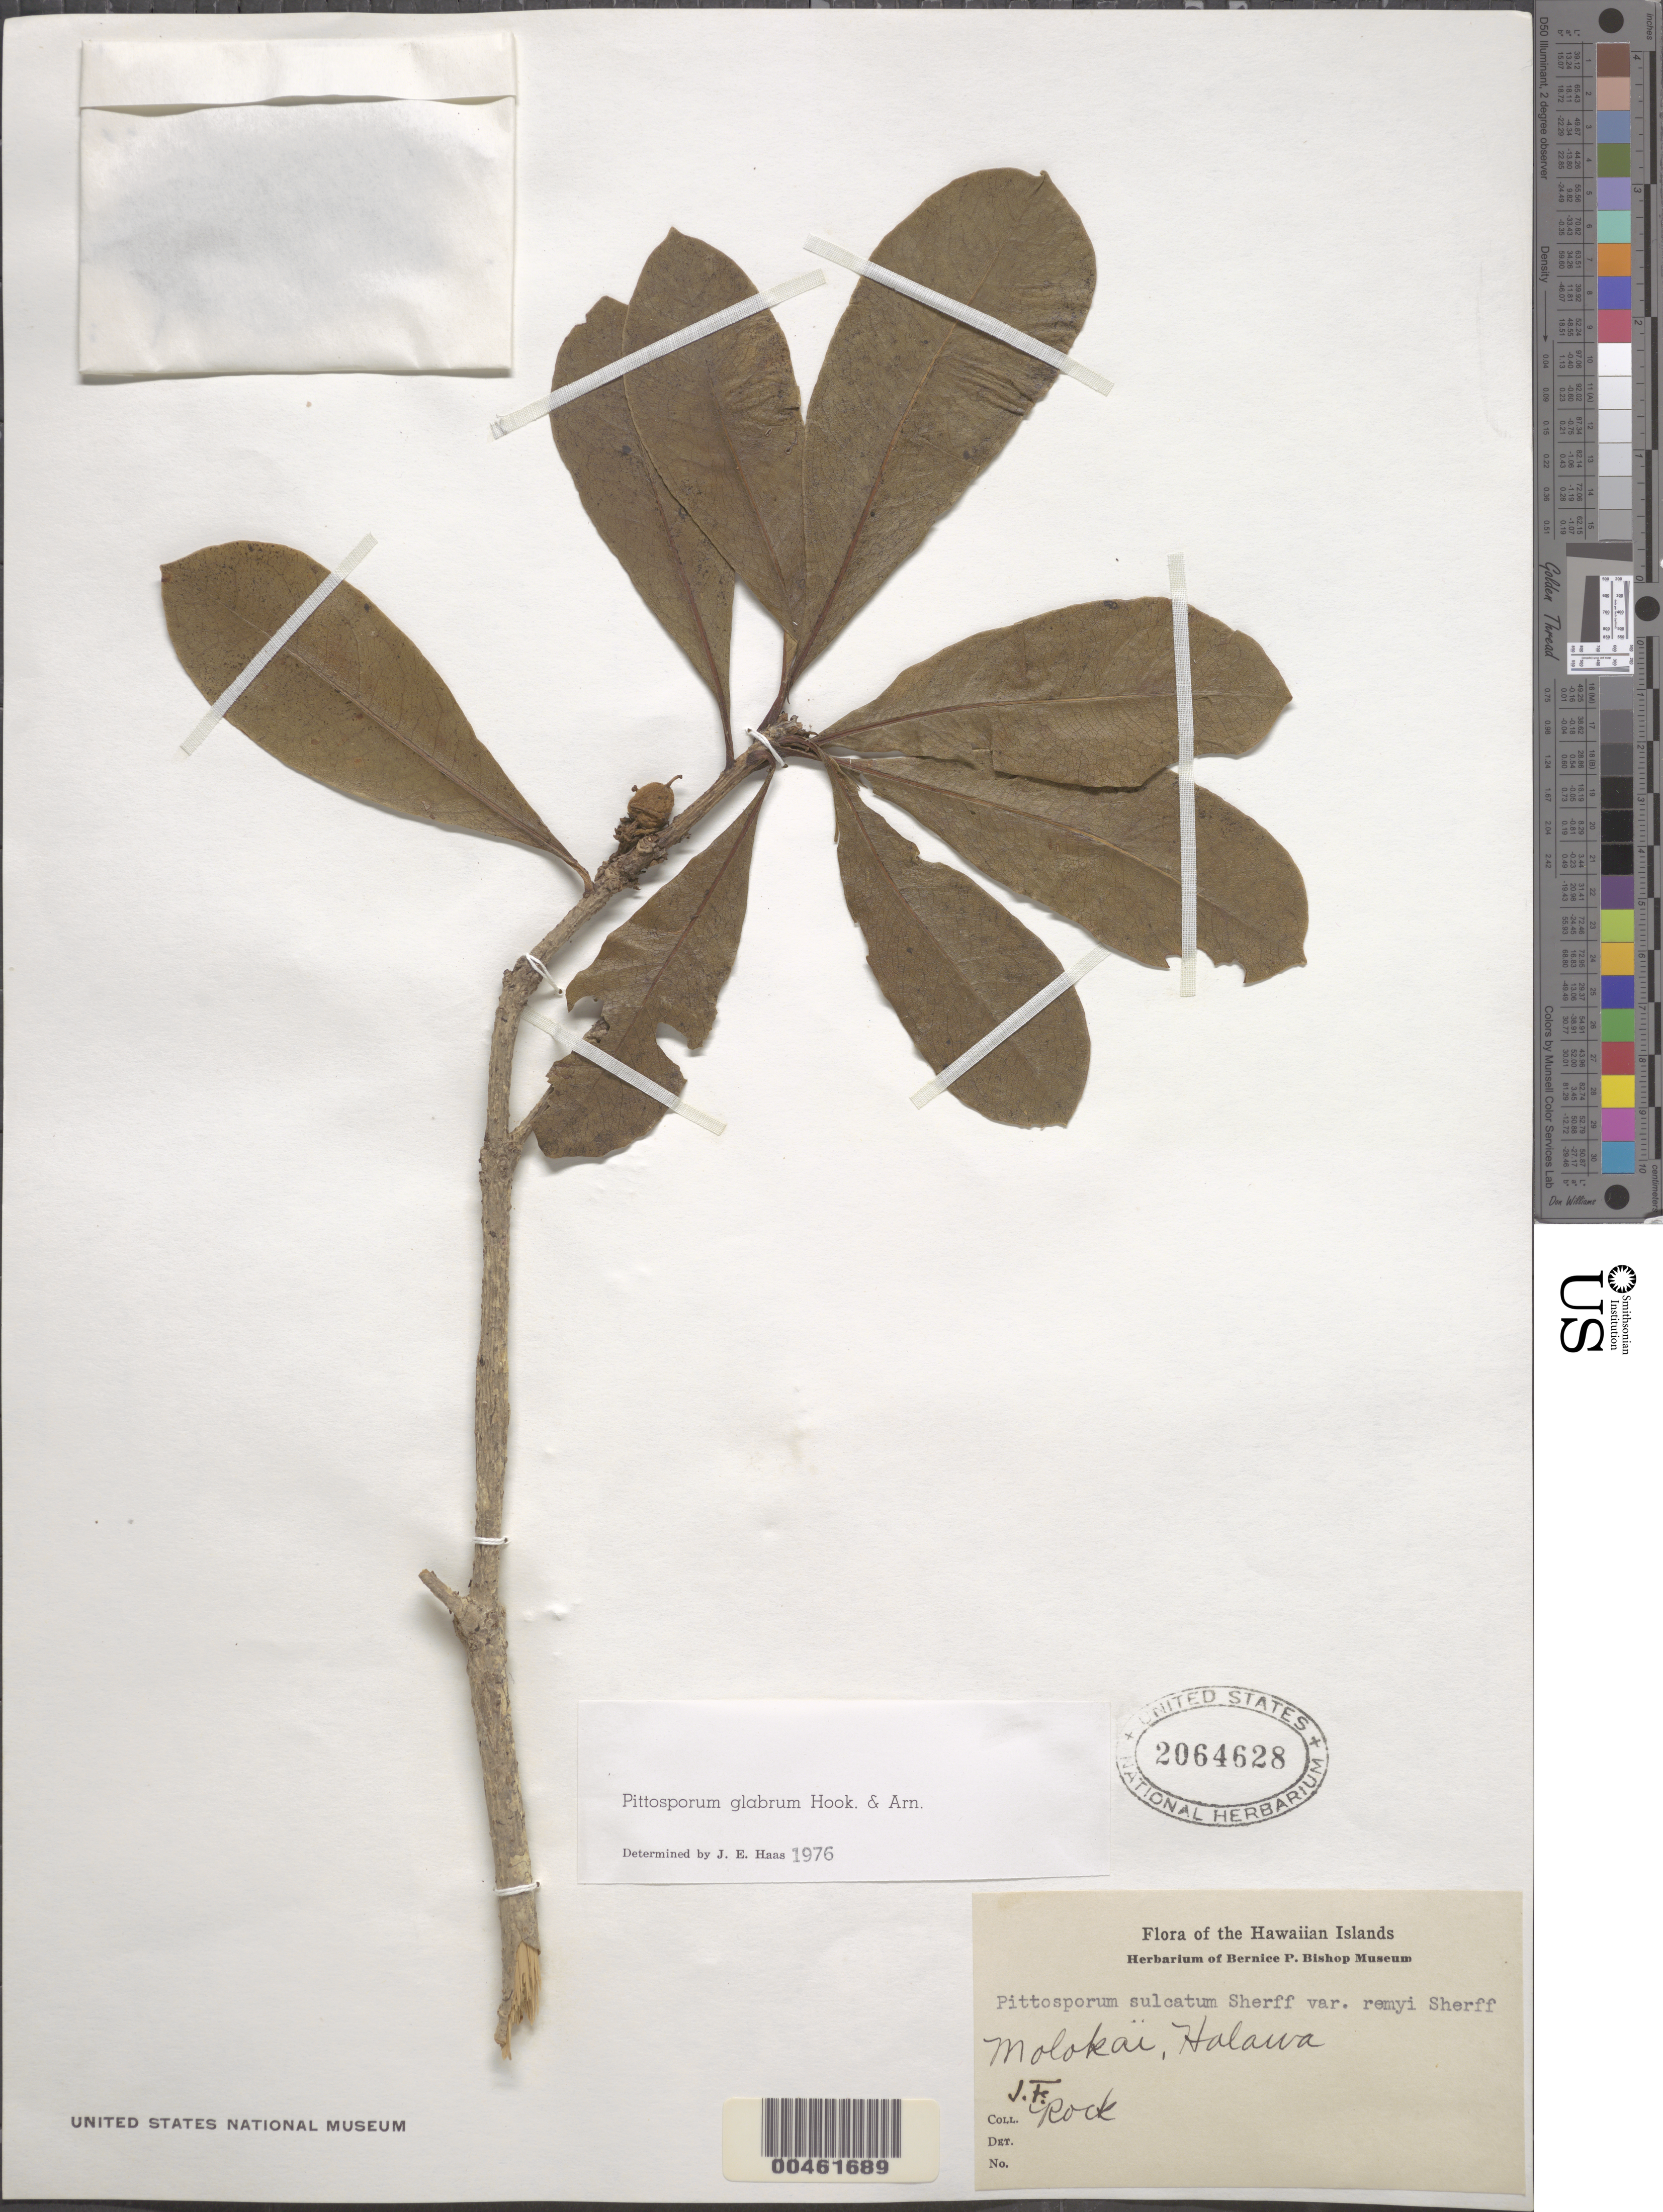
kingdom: Plantae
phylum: Tracheophyta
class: Magnoliopsida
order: Apiales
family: Pittosporaceae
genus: Pittosporum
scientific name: Pittosporum glabrum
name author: Hook. & Arn.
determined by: Haas, J. E.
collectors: J. F. Rock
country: United States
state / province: Hawaii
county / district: Kauai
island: Kaua'i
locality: Halawa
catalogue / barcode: US 2064628